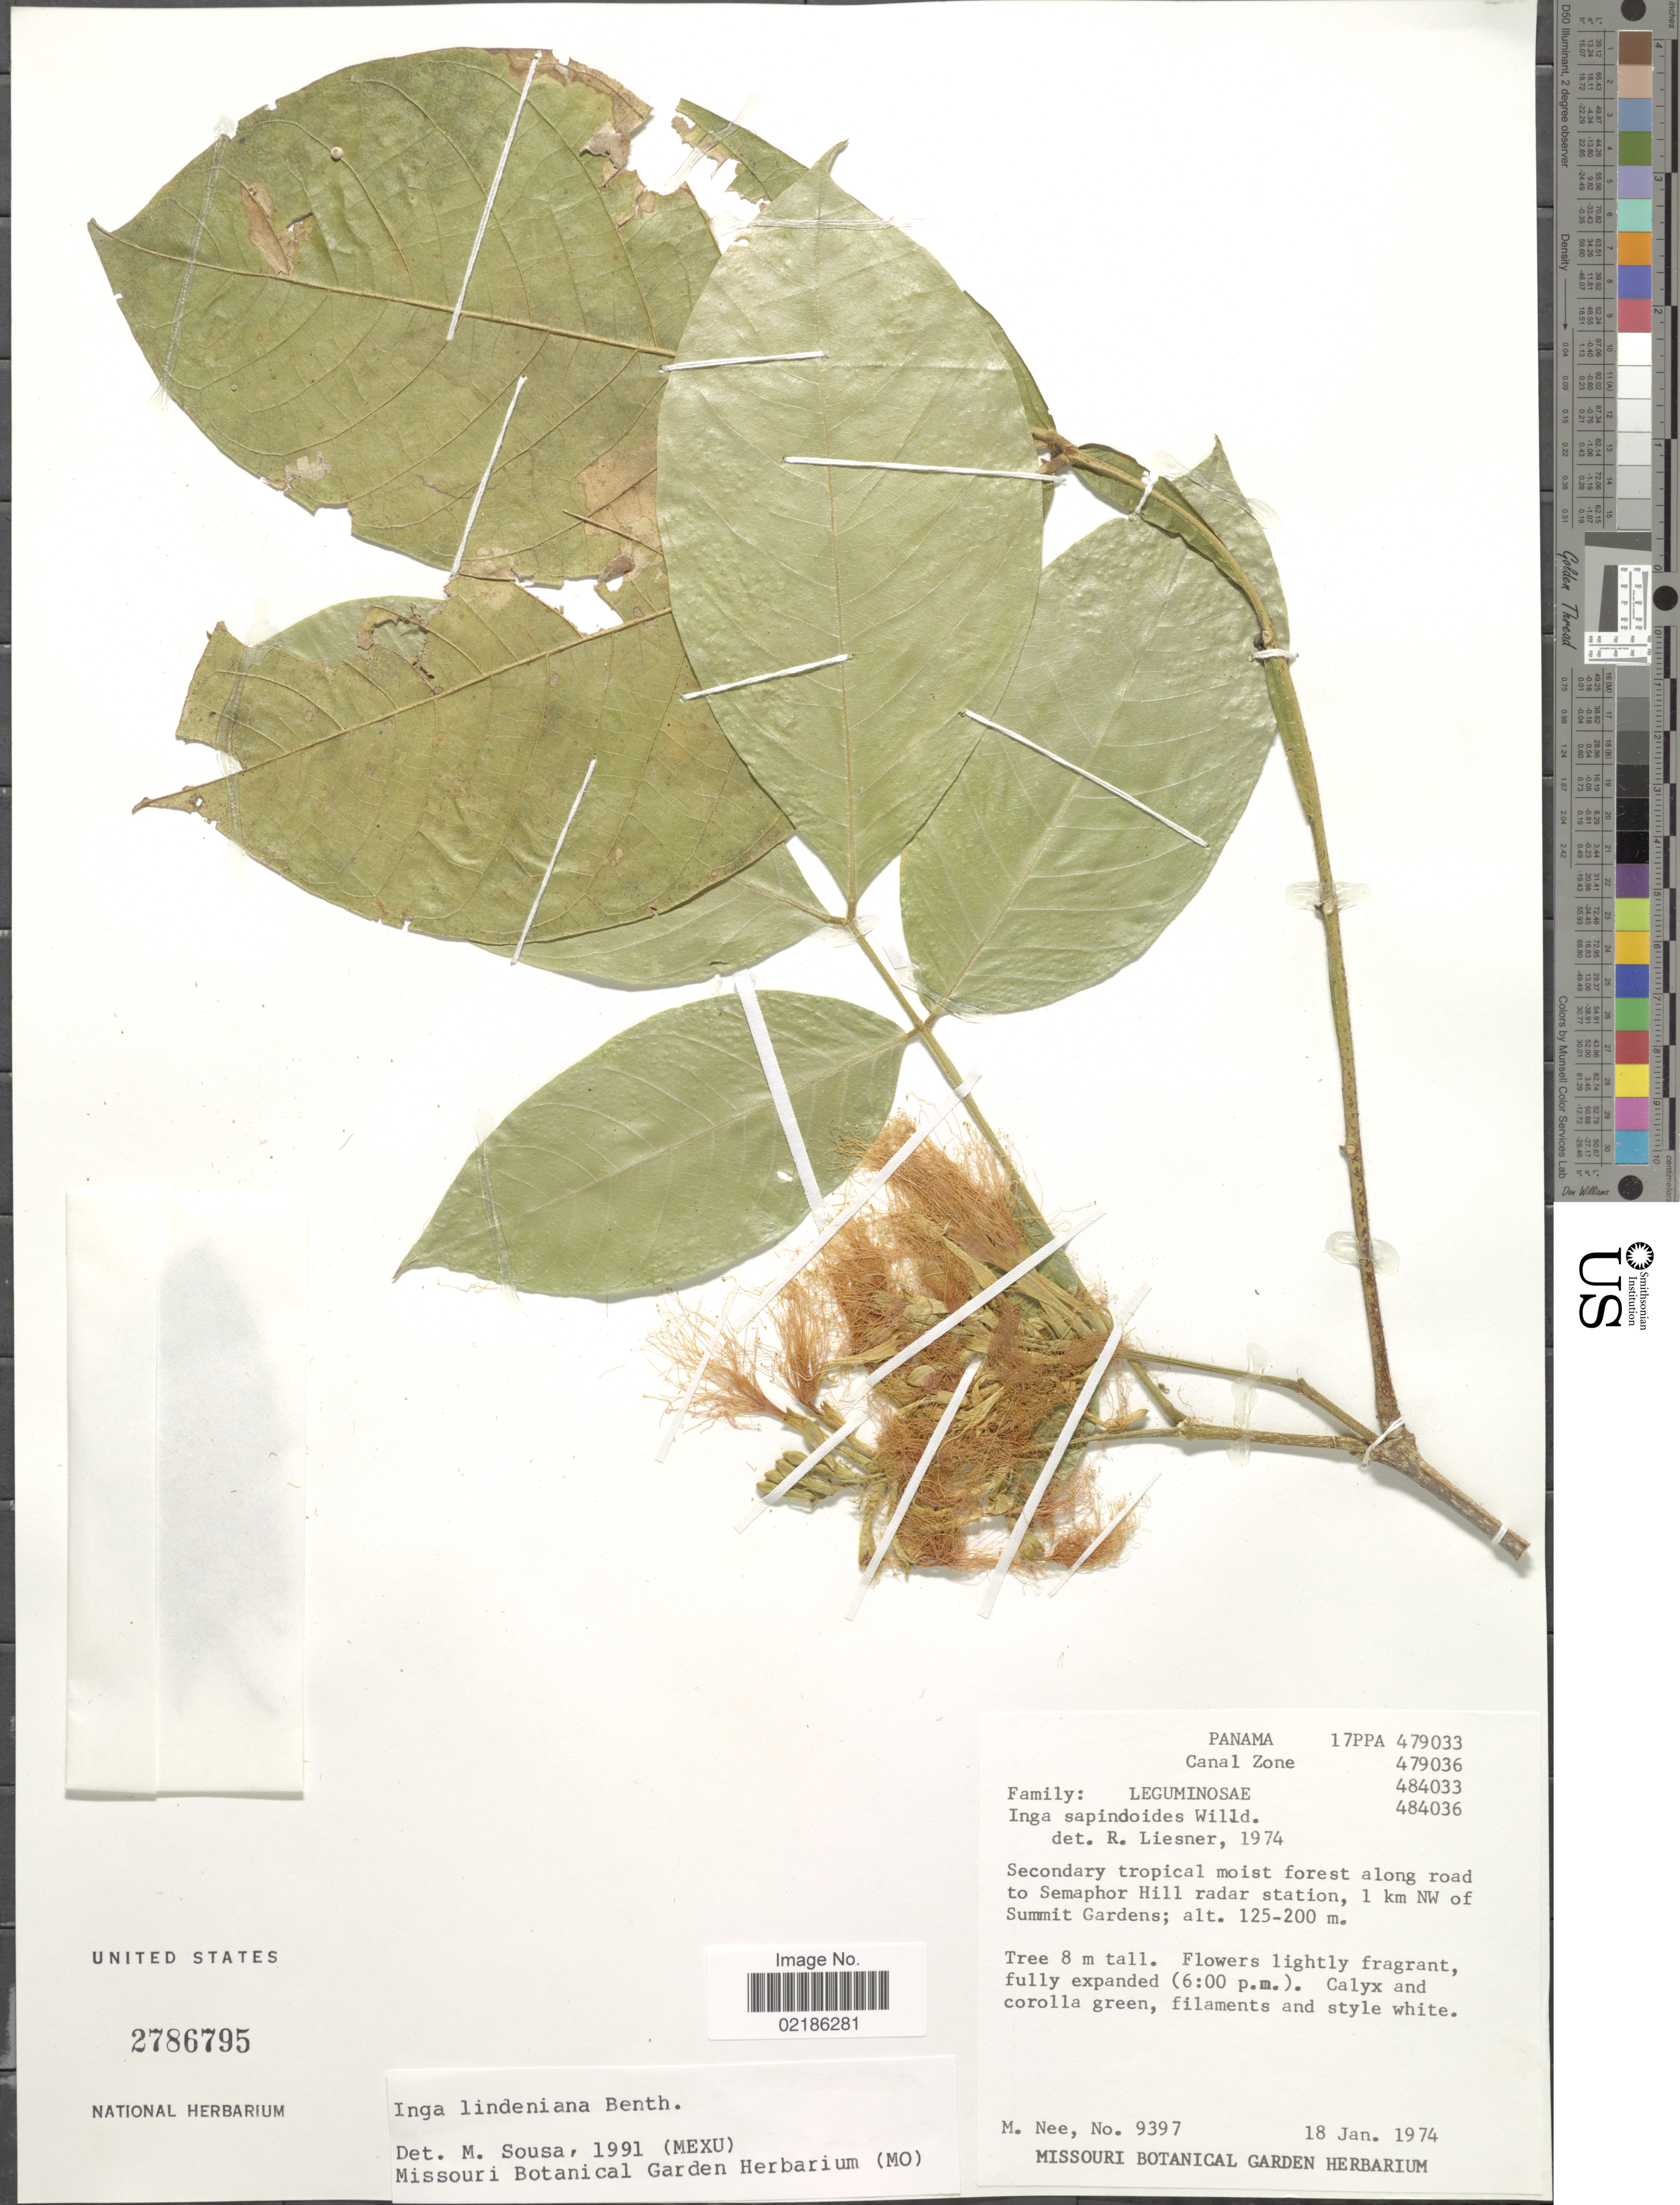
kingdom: Plantae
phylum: Tracheophyta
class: Magnoliopsida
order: Fabales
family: Fabaceae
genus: Inga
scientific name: Inga lindeniana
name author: Benth.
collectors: M. Nee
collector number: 9397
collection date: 1974-01-18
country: Panama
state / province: Colón / Panamá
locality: Canal Zone, along road to Semaphor Hill radar station, 1 km NW of Summit Gardens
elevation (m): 125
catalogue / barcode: US 2786795